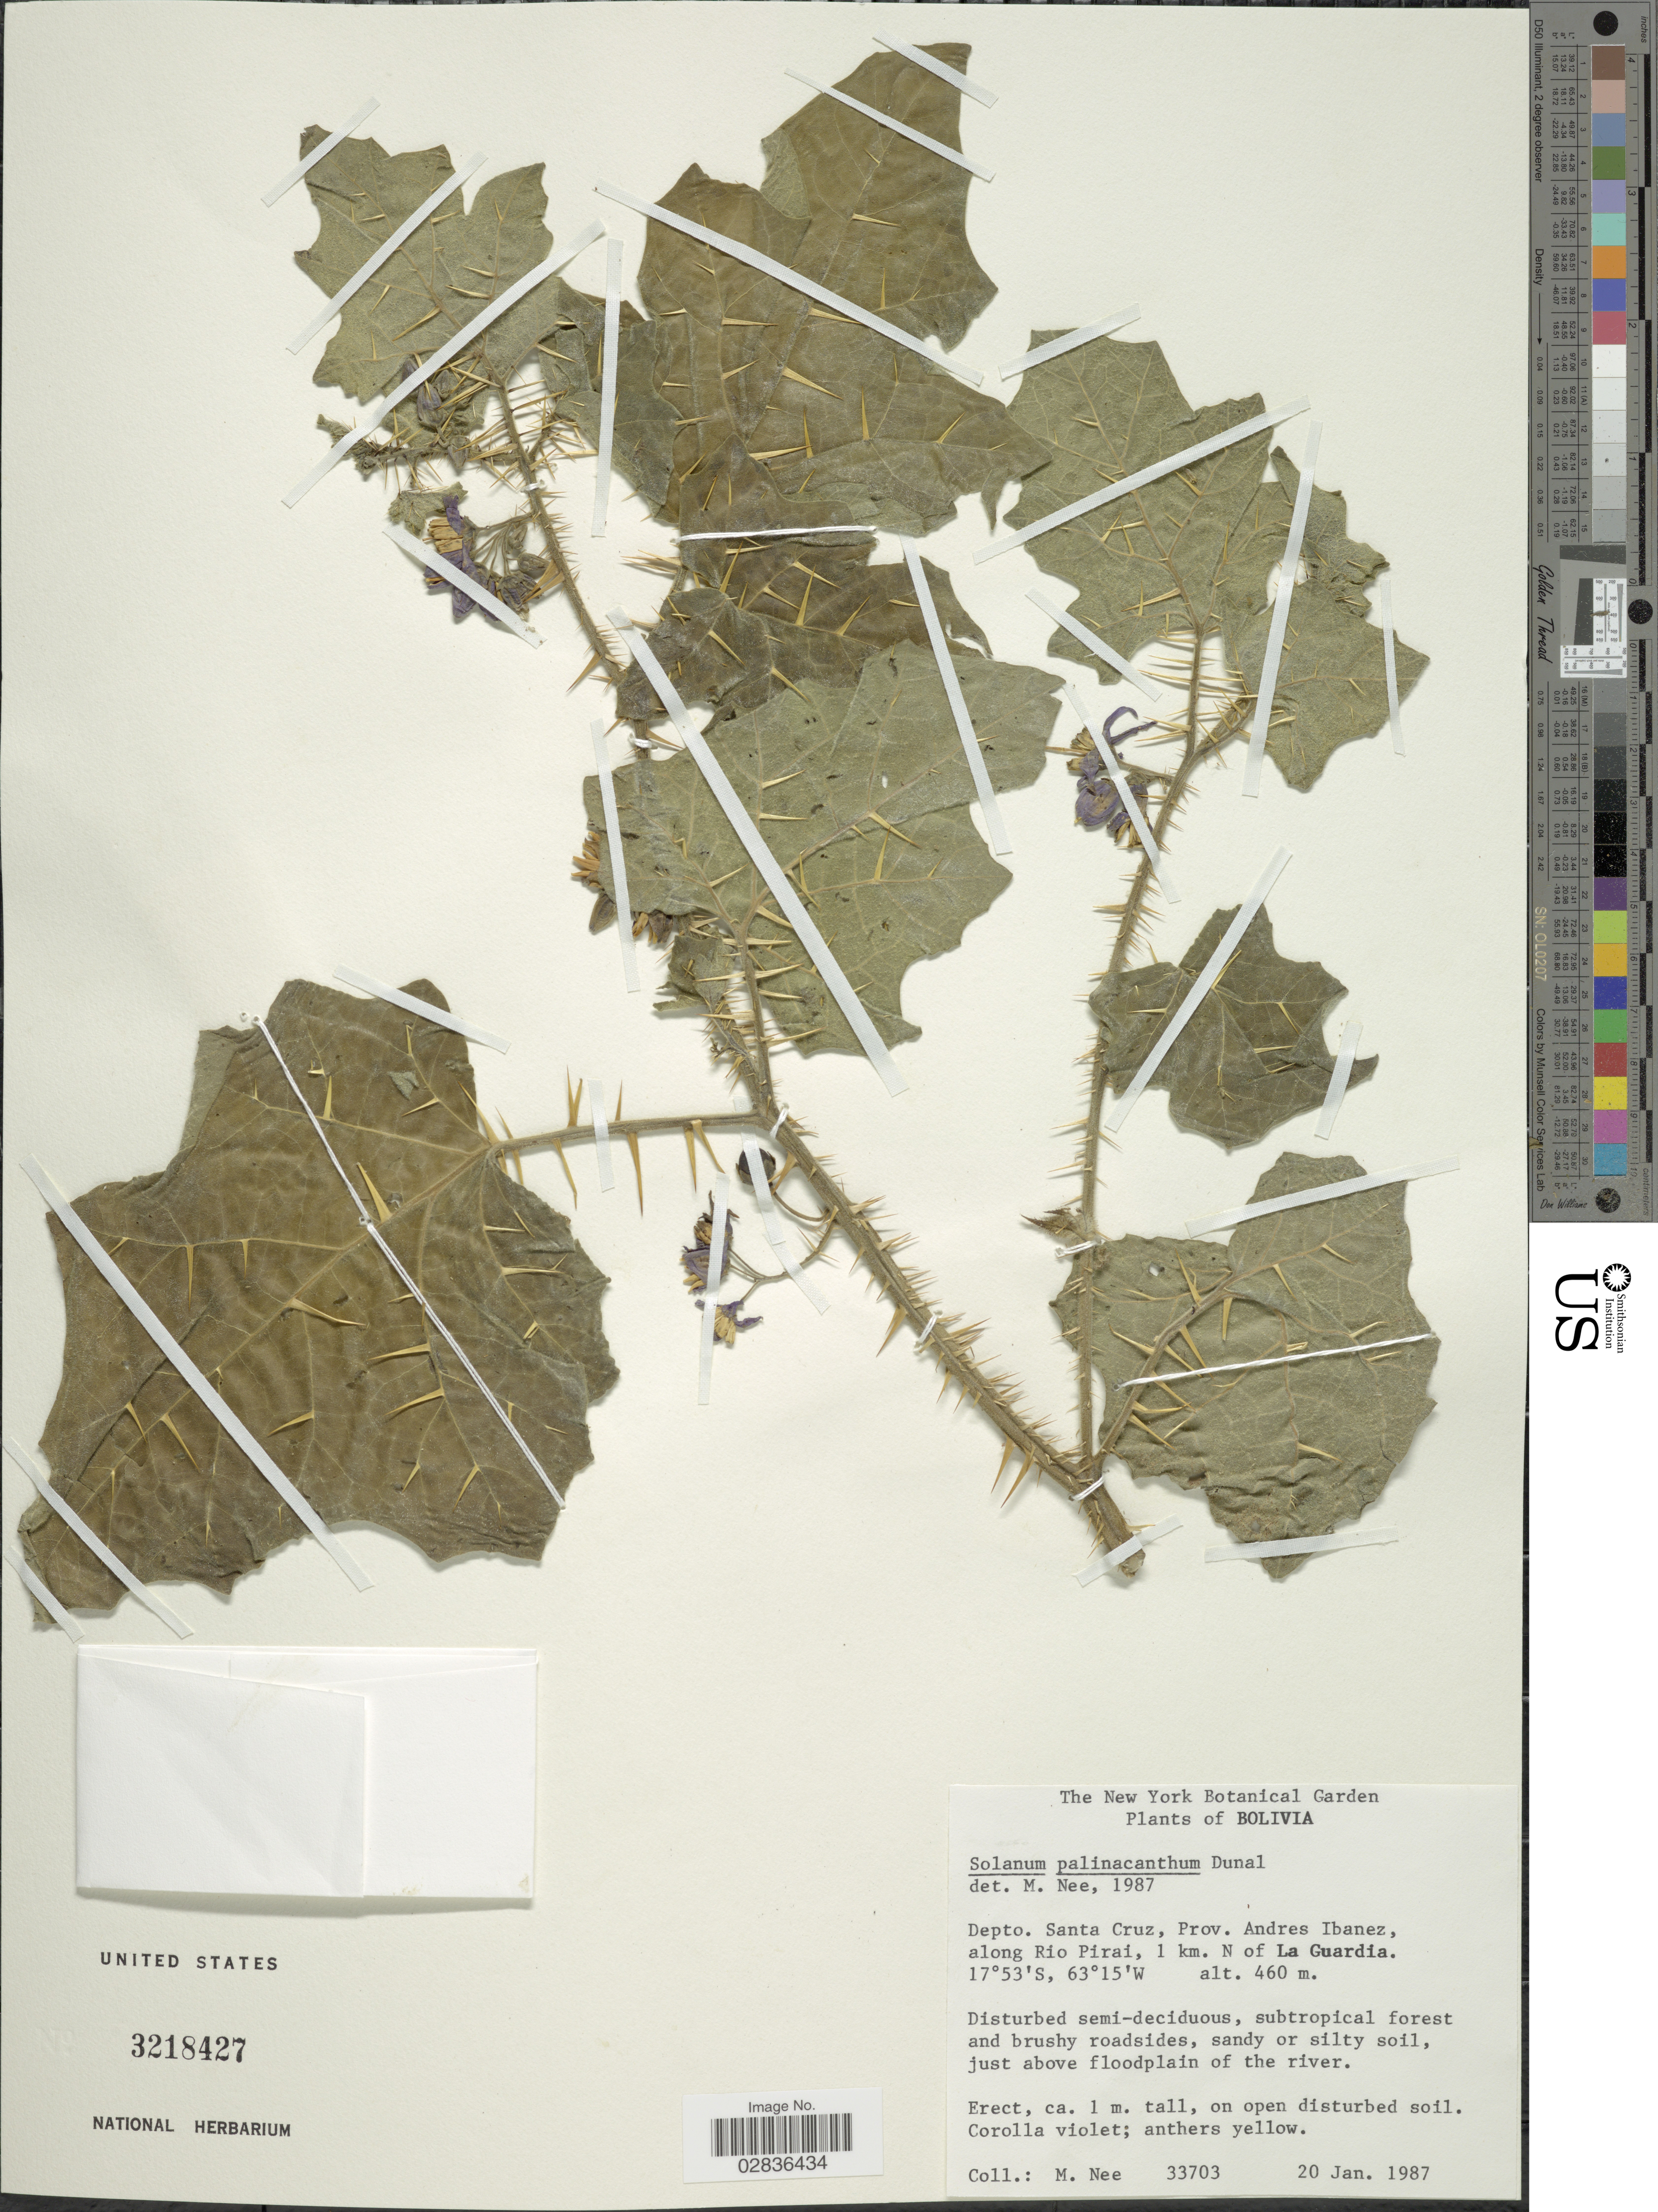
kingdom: Plantae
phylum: Tracheophyta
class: Magnoliopsida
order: Solanales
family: Solanaceae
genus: Solanum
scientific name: Solanum palinacanthum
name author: Dunal in DC.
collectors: M. Nee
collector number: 33703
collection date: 1987-01-20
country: Bolivia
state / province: Santa Cruz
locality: Depto. Santa Cruz, Prov. Andres Ibanez, along Rio Pirai, 1 km. N of La Guardia.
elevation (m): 460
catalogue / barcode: US 3218427